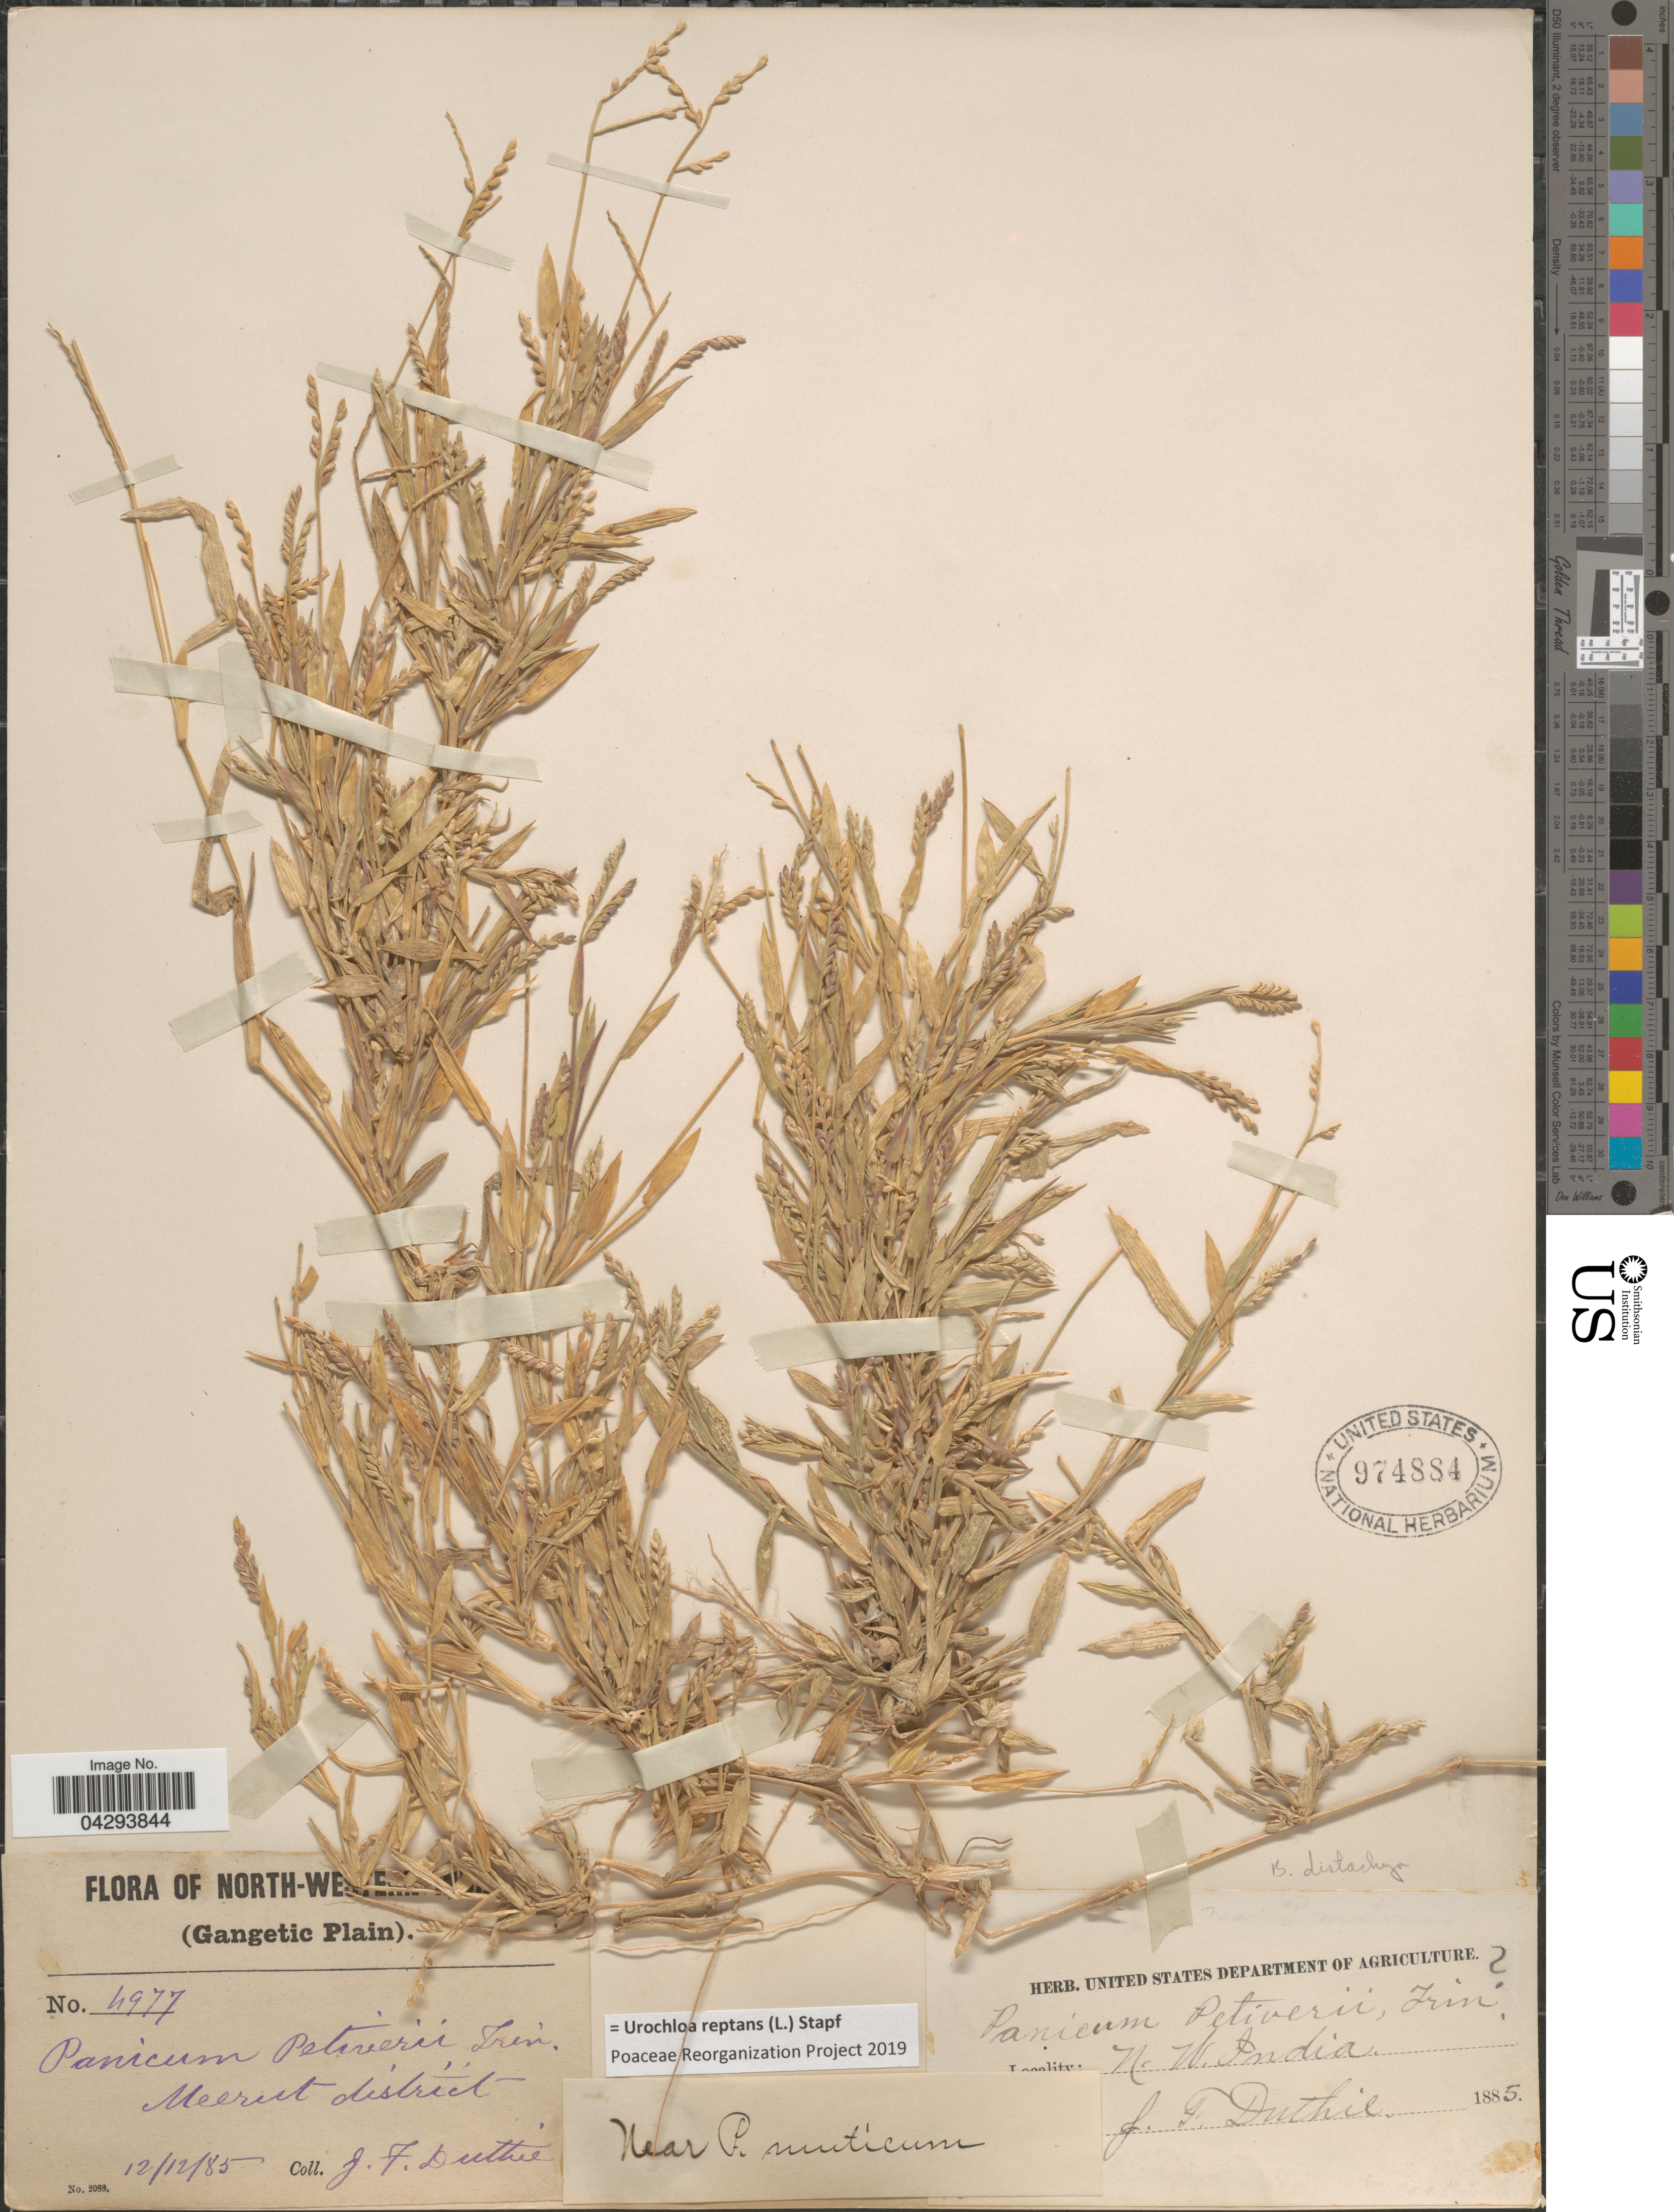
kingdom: Plantae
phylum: Tracheophyta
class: Liliopsida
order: Poales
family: Poaceae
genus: Urochloa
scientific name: Urochloa reptans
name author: (L.) Stapf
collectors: J. F. Duthie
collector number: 4977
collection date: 1885-12-12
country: India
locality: North-We [illegible text] (Gangetic Plain). Meerut district. N.W. India.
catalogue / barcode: US 974884